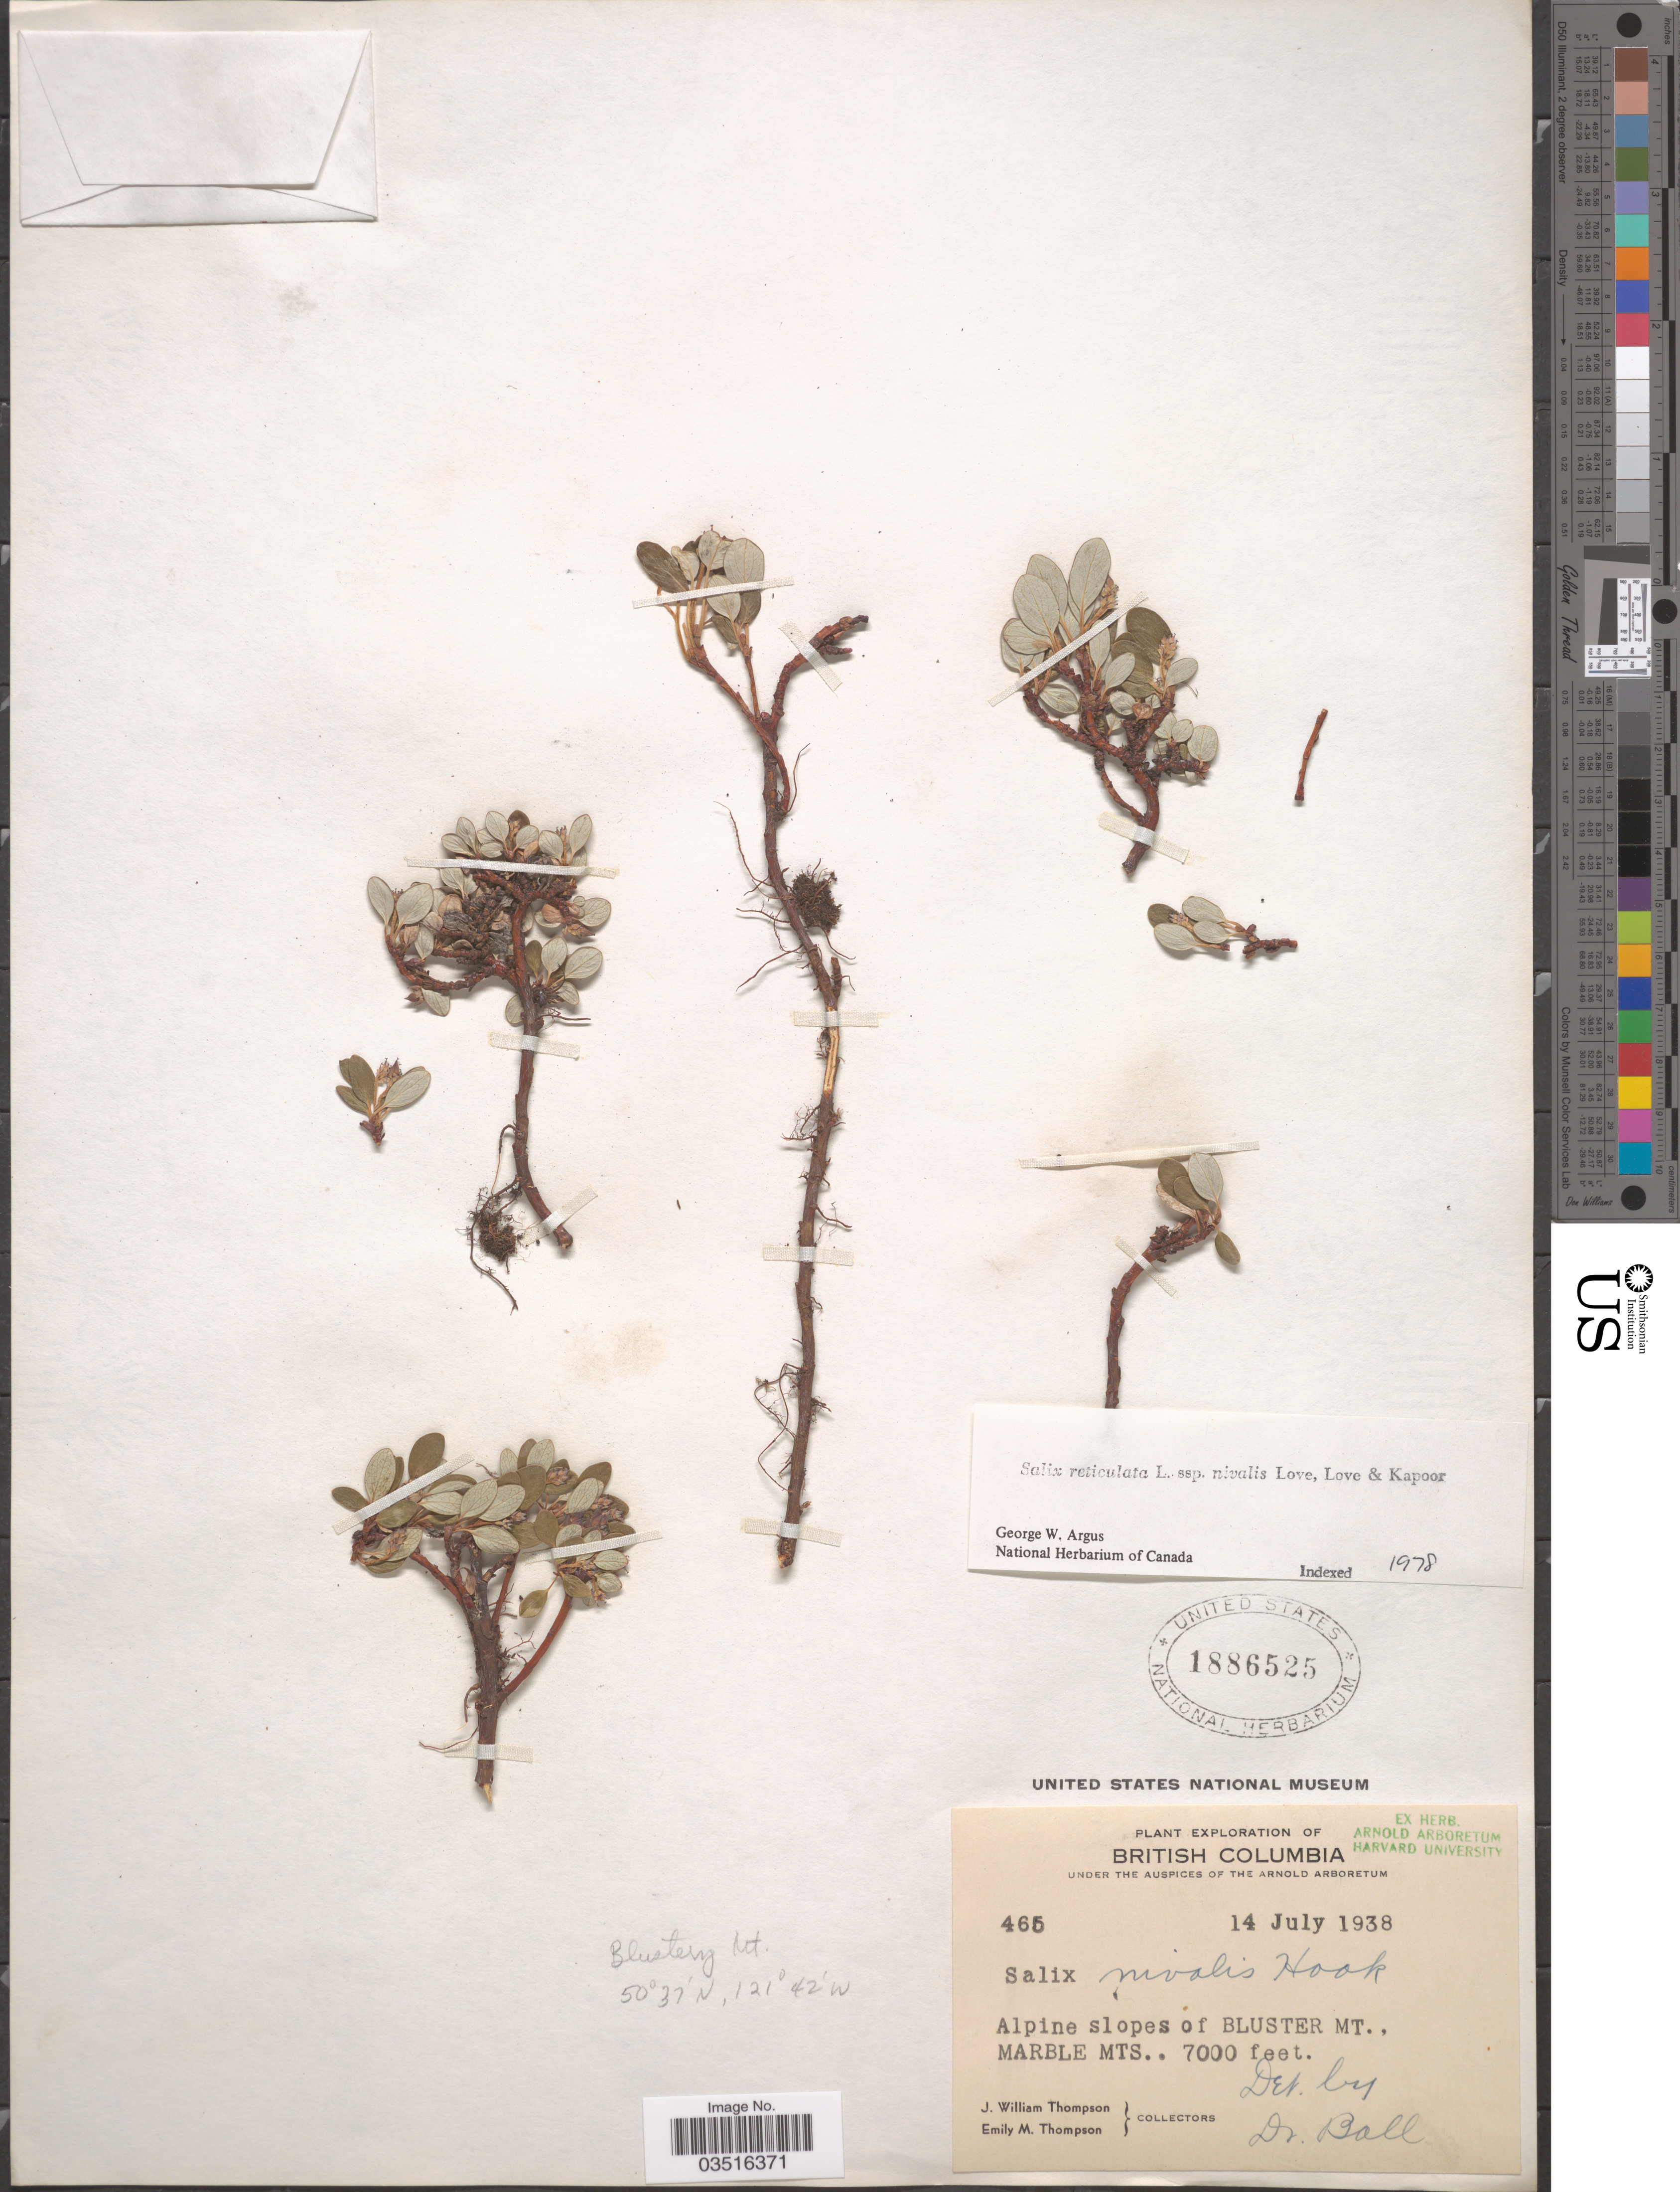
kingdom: Plantae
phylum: Tracheophyta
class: Magnoliopsida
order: Malpighiales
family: Salicaceae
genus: Salix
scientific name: Salix reticulata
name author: L.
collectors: J. W. Thompson & E. M. Thompson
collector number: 465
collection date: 1938-07-14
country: Canada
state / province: British Columbia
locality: Alpine slopes of Bluster Mt., Marble Mts. Blustery Mt.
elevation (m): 2134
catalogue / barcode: US 1886525